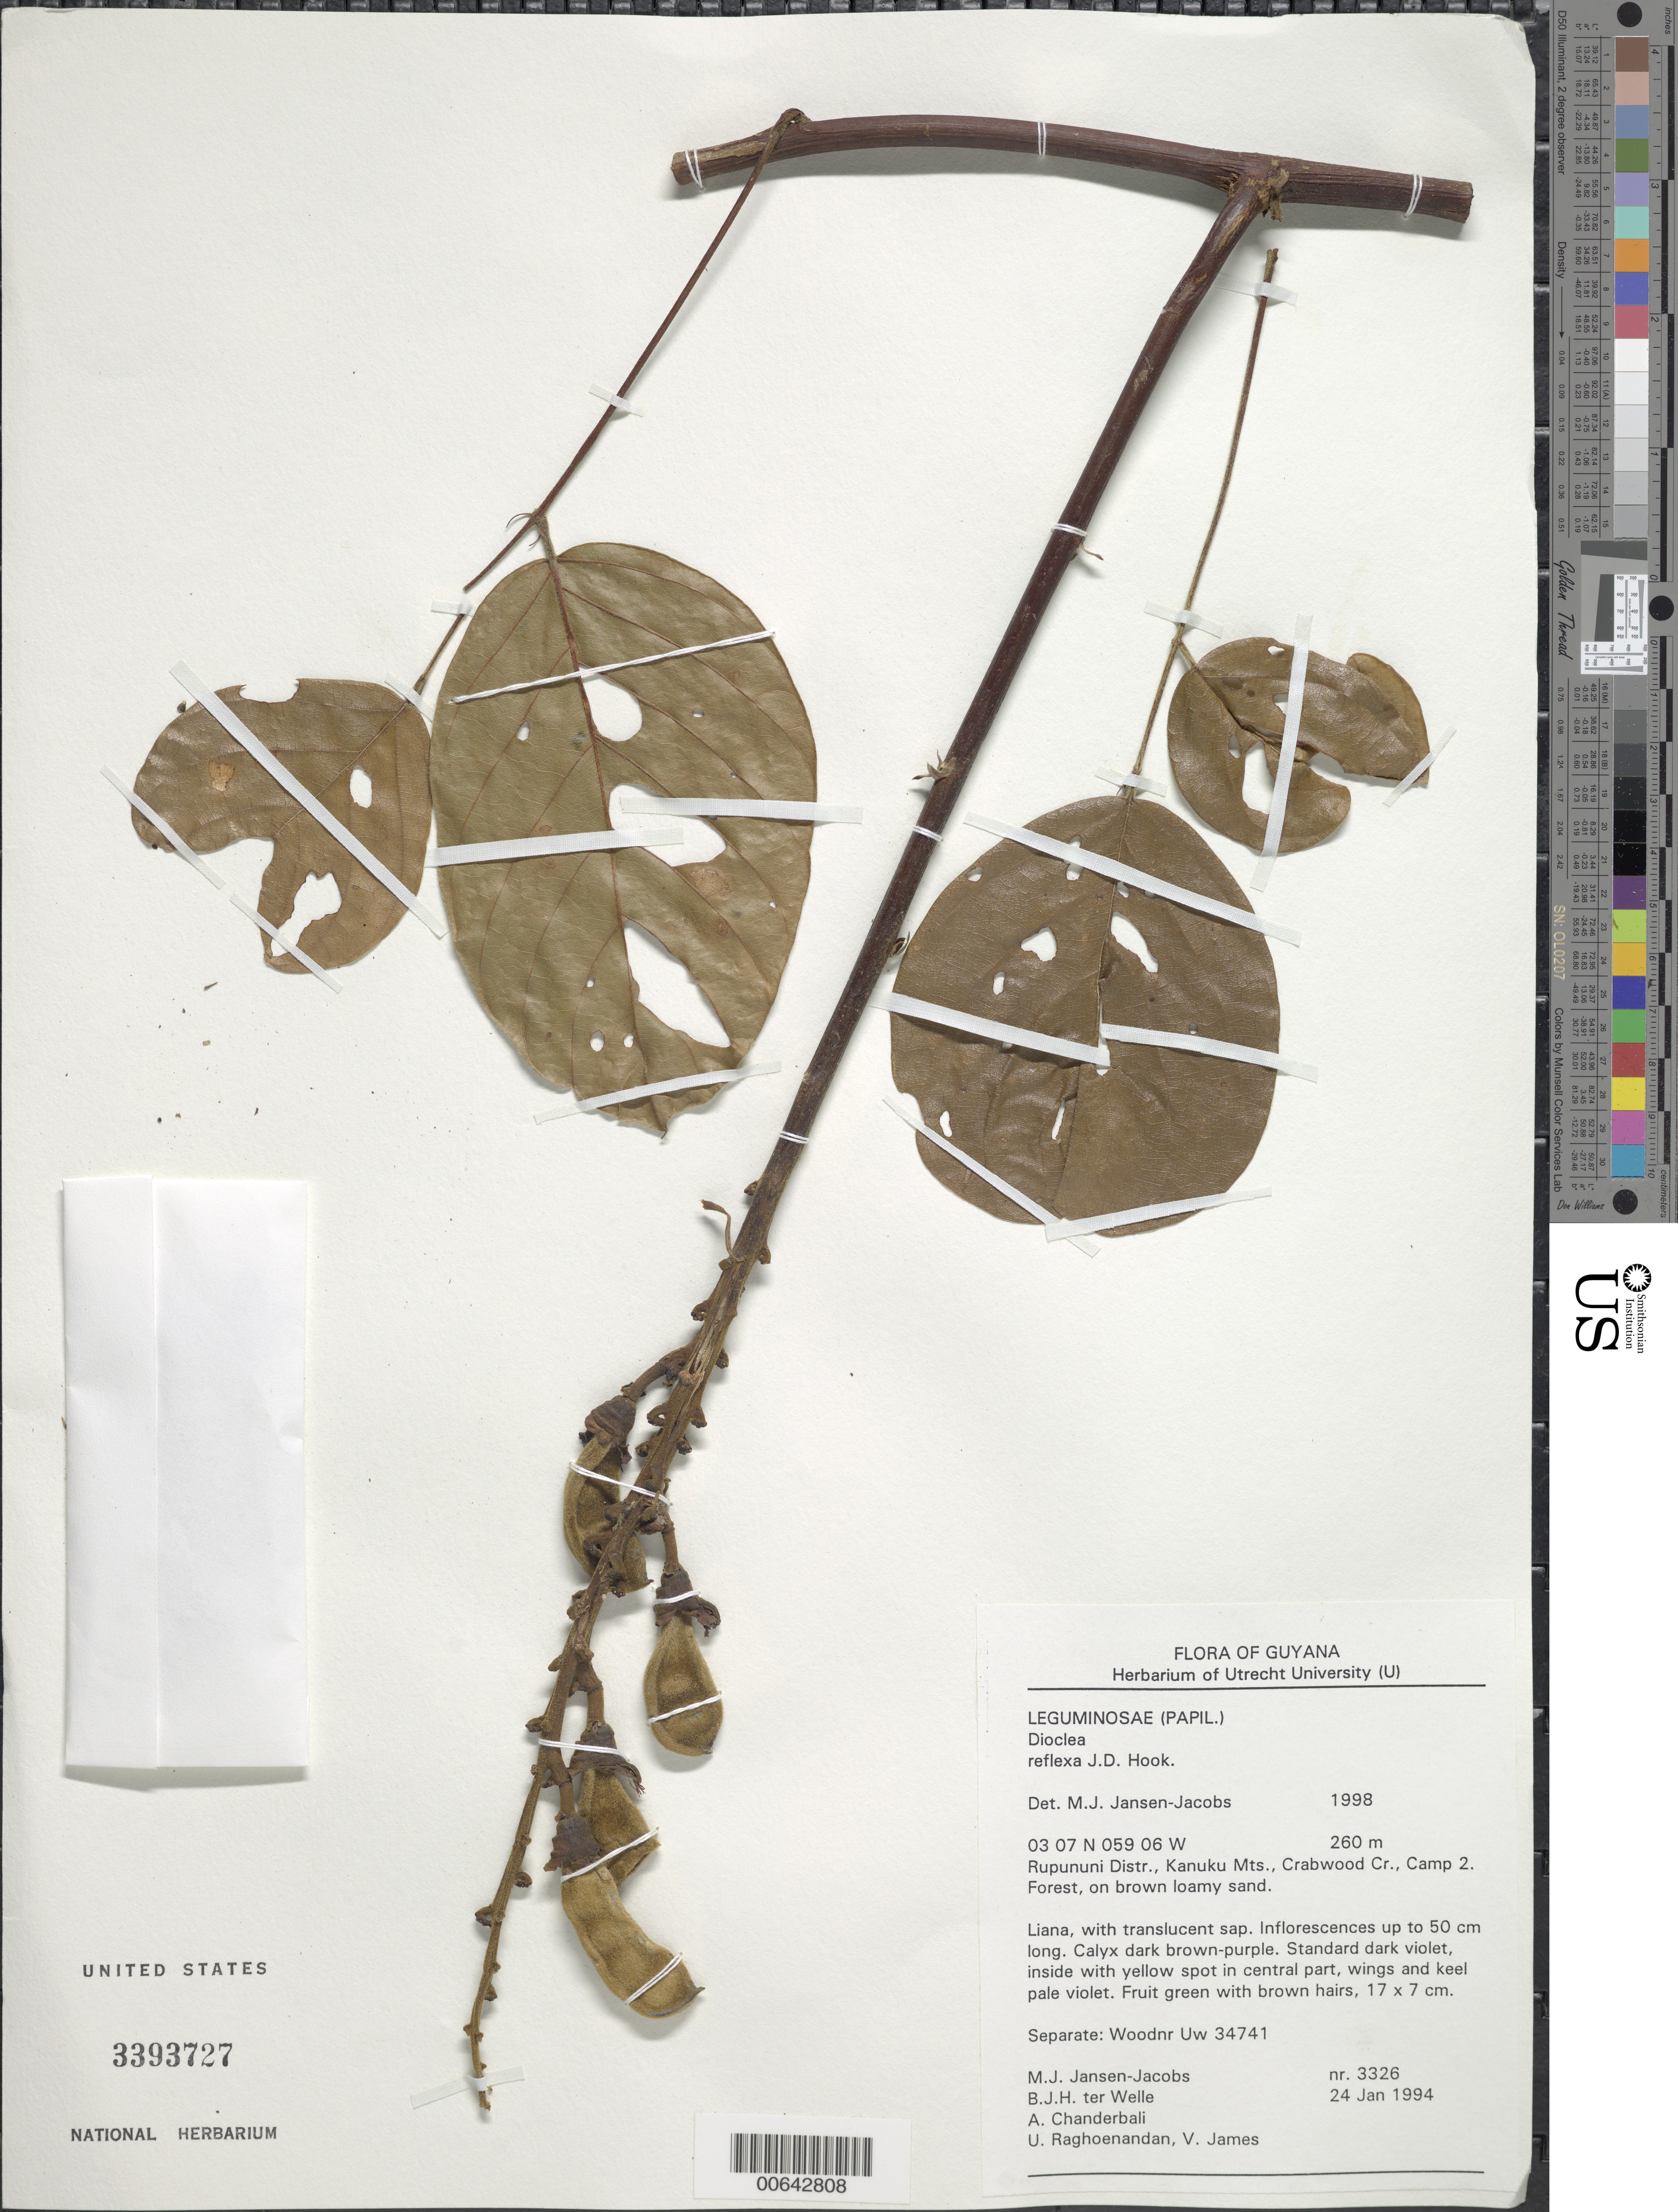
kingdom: Plantae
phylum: Tracheophyta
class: Magnoliopsida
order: Fabales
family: Fabaceae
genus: Macropsychanthus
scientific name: Macropsychanthus comosus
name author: (G. Mey.) L.P. Queiroz & Snak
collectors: M. J. Jansen-Jacobs, B. Welle, A. S. Chanderbali, U. Raghoenandan & V. James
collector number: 3326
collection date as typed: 24-Jan-94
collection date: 1994-01-24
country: Guyana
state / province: U. Takutu-U. Essequibo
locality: Crabwood Cr., Camp 2, Kanuku Mts., Rupununi District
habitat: Forest on brown loamy sand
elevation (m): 260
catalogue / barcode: US 3393727